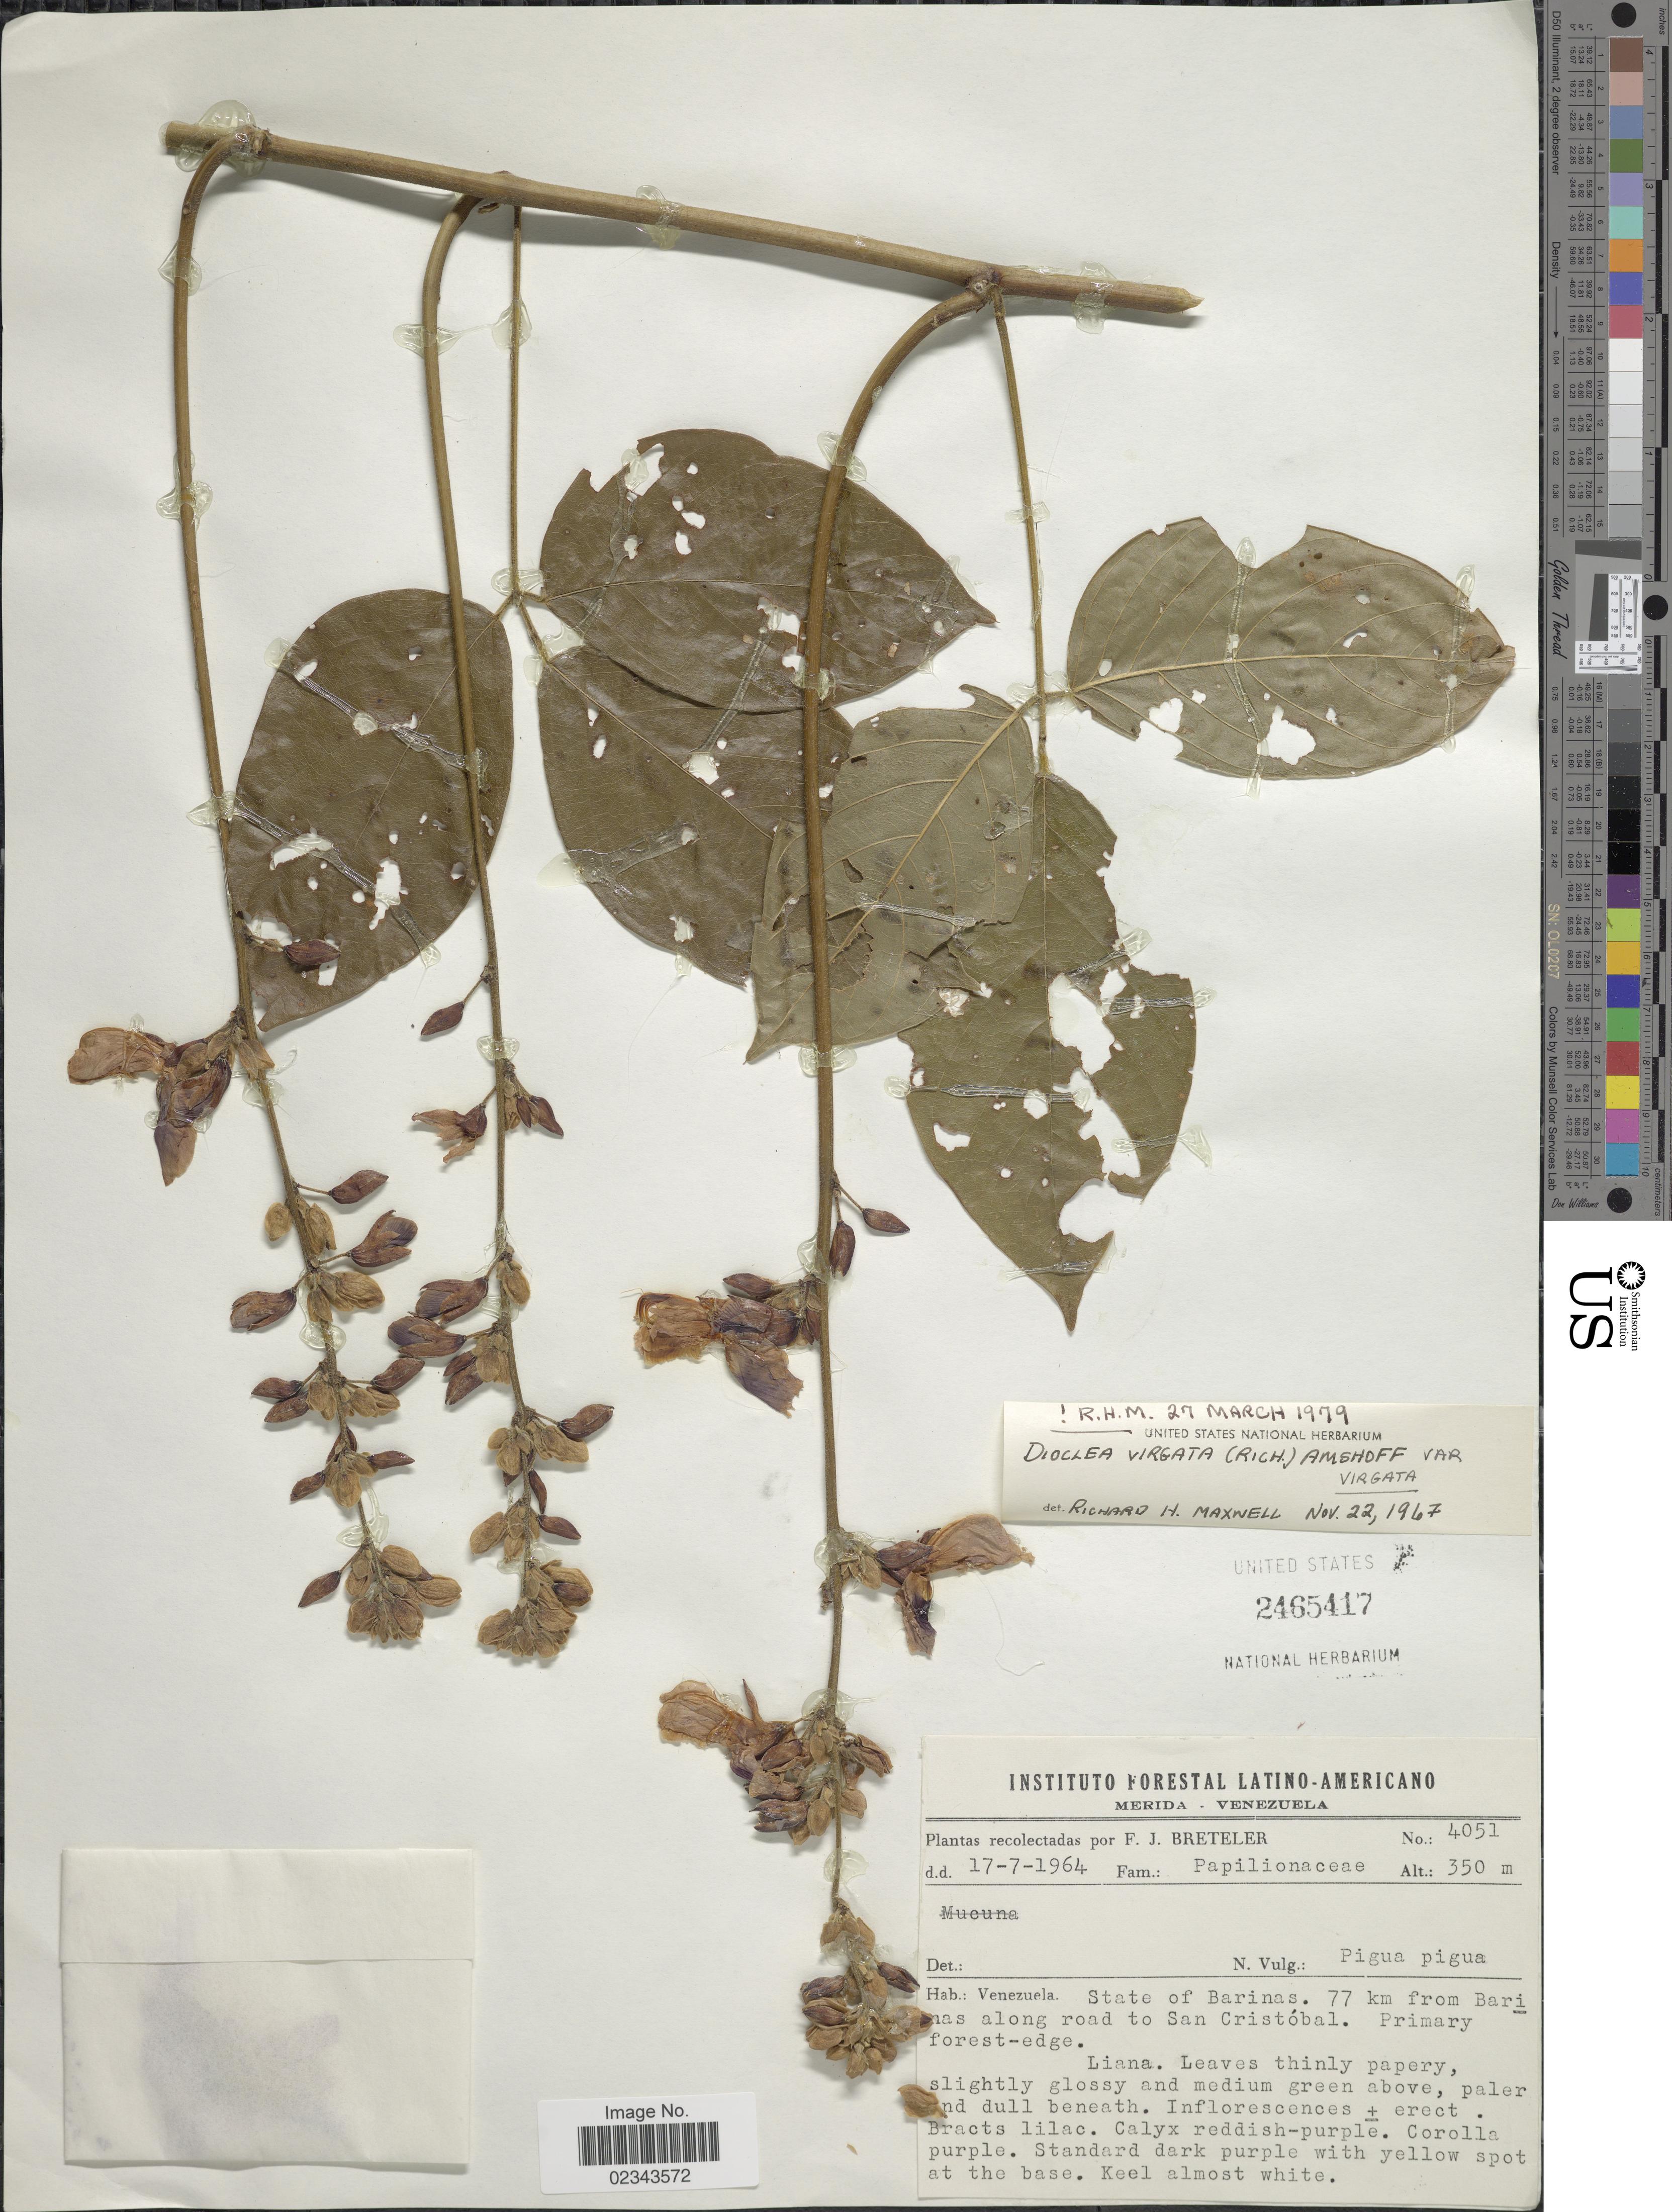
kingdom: Plantae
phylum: Tracheophyta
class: Magnoliopsida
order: Fabales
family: Fabaceae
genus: Dioclea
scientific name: Dioclea virgata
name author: (Rich.) Amshoff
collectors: F. J. Breteler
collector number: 4051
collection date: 1964-07-17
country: Venezuela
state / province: Barinas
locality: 77 km from Barinas along road to San Cristobal, primary forest-edge.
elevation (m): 350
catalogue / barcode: US 2465417